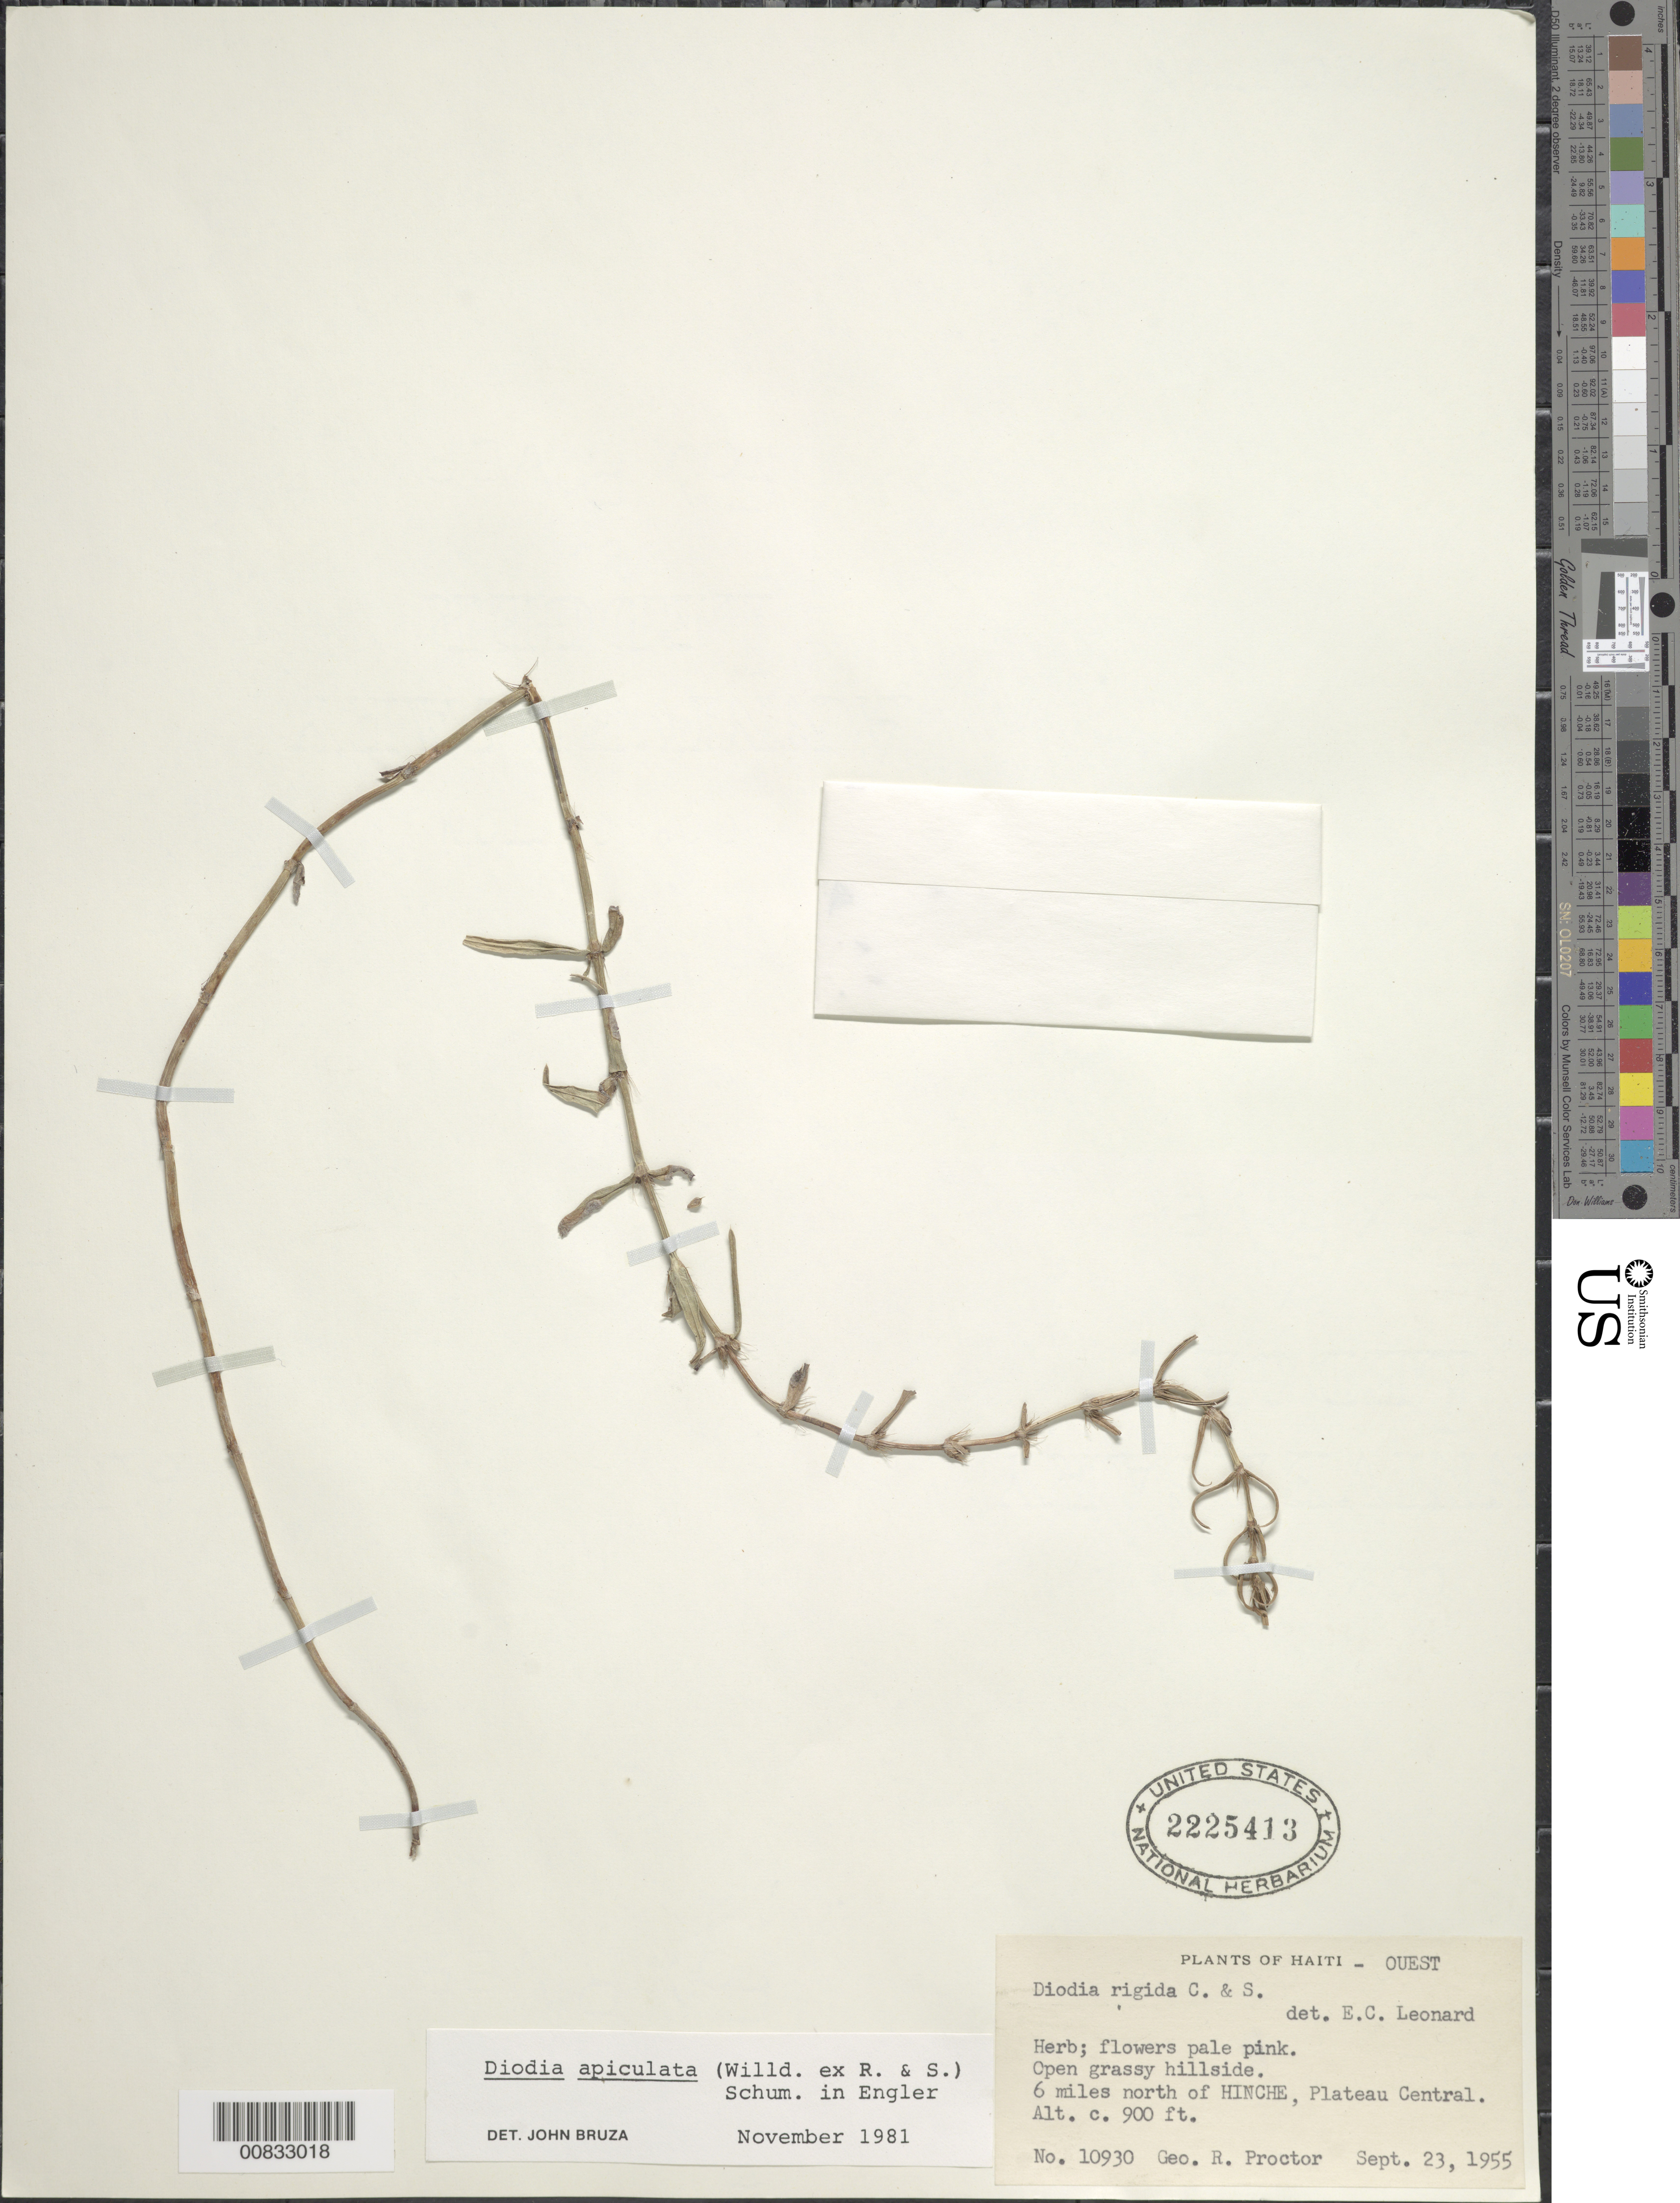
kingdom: Plantae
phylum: Tracheophyta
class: Magnoliopsida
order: Gentianales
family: Rubiaceae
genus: Diodella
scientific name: Diodella apiculata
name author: (Willd. ex Roem. & Schult.) Delprete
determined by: Bruza, J.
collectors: G. R. Proctor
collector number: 10930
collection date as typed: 23 Sep 1955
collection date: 1955-09-23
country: Haiti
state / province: Artibonite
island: Hispaniola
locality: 6 miles N of Hinche, Plateau Central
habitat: Open grassy hillside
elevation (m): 274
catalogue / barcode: US 2225413